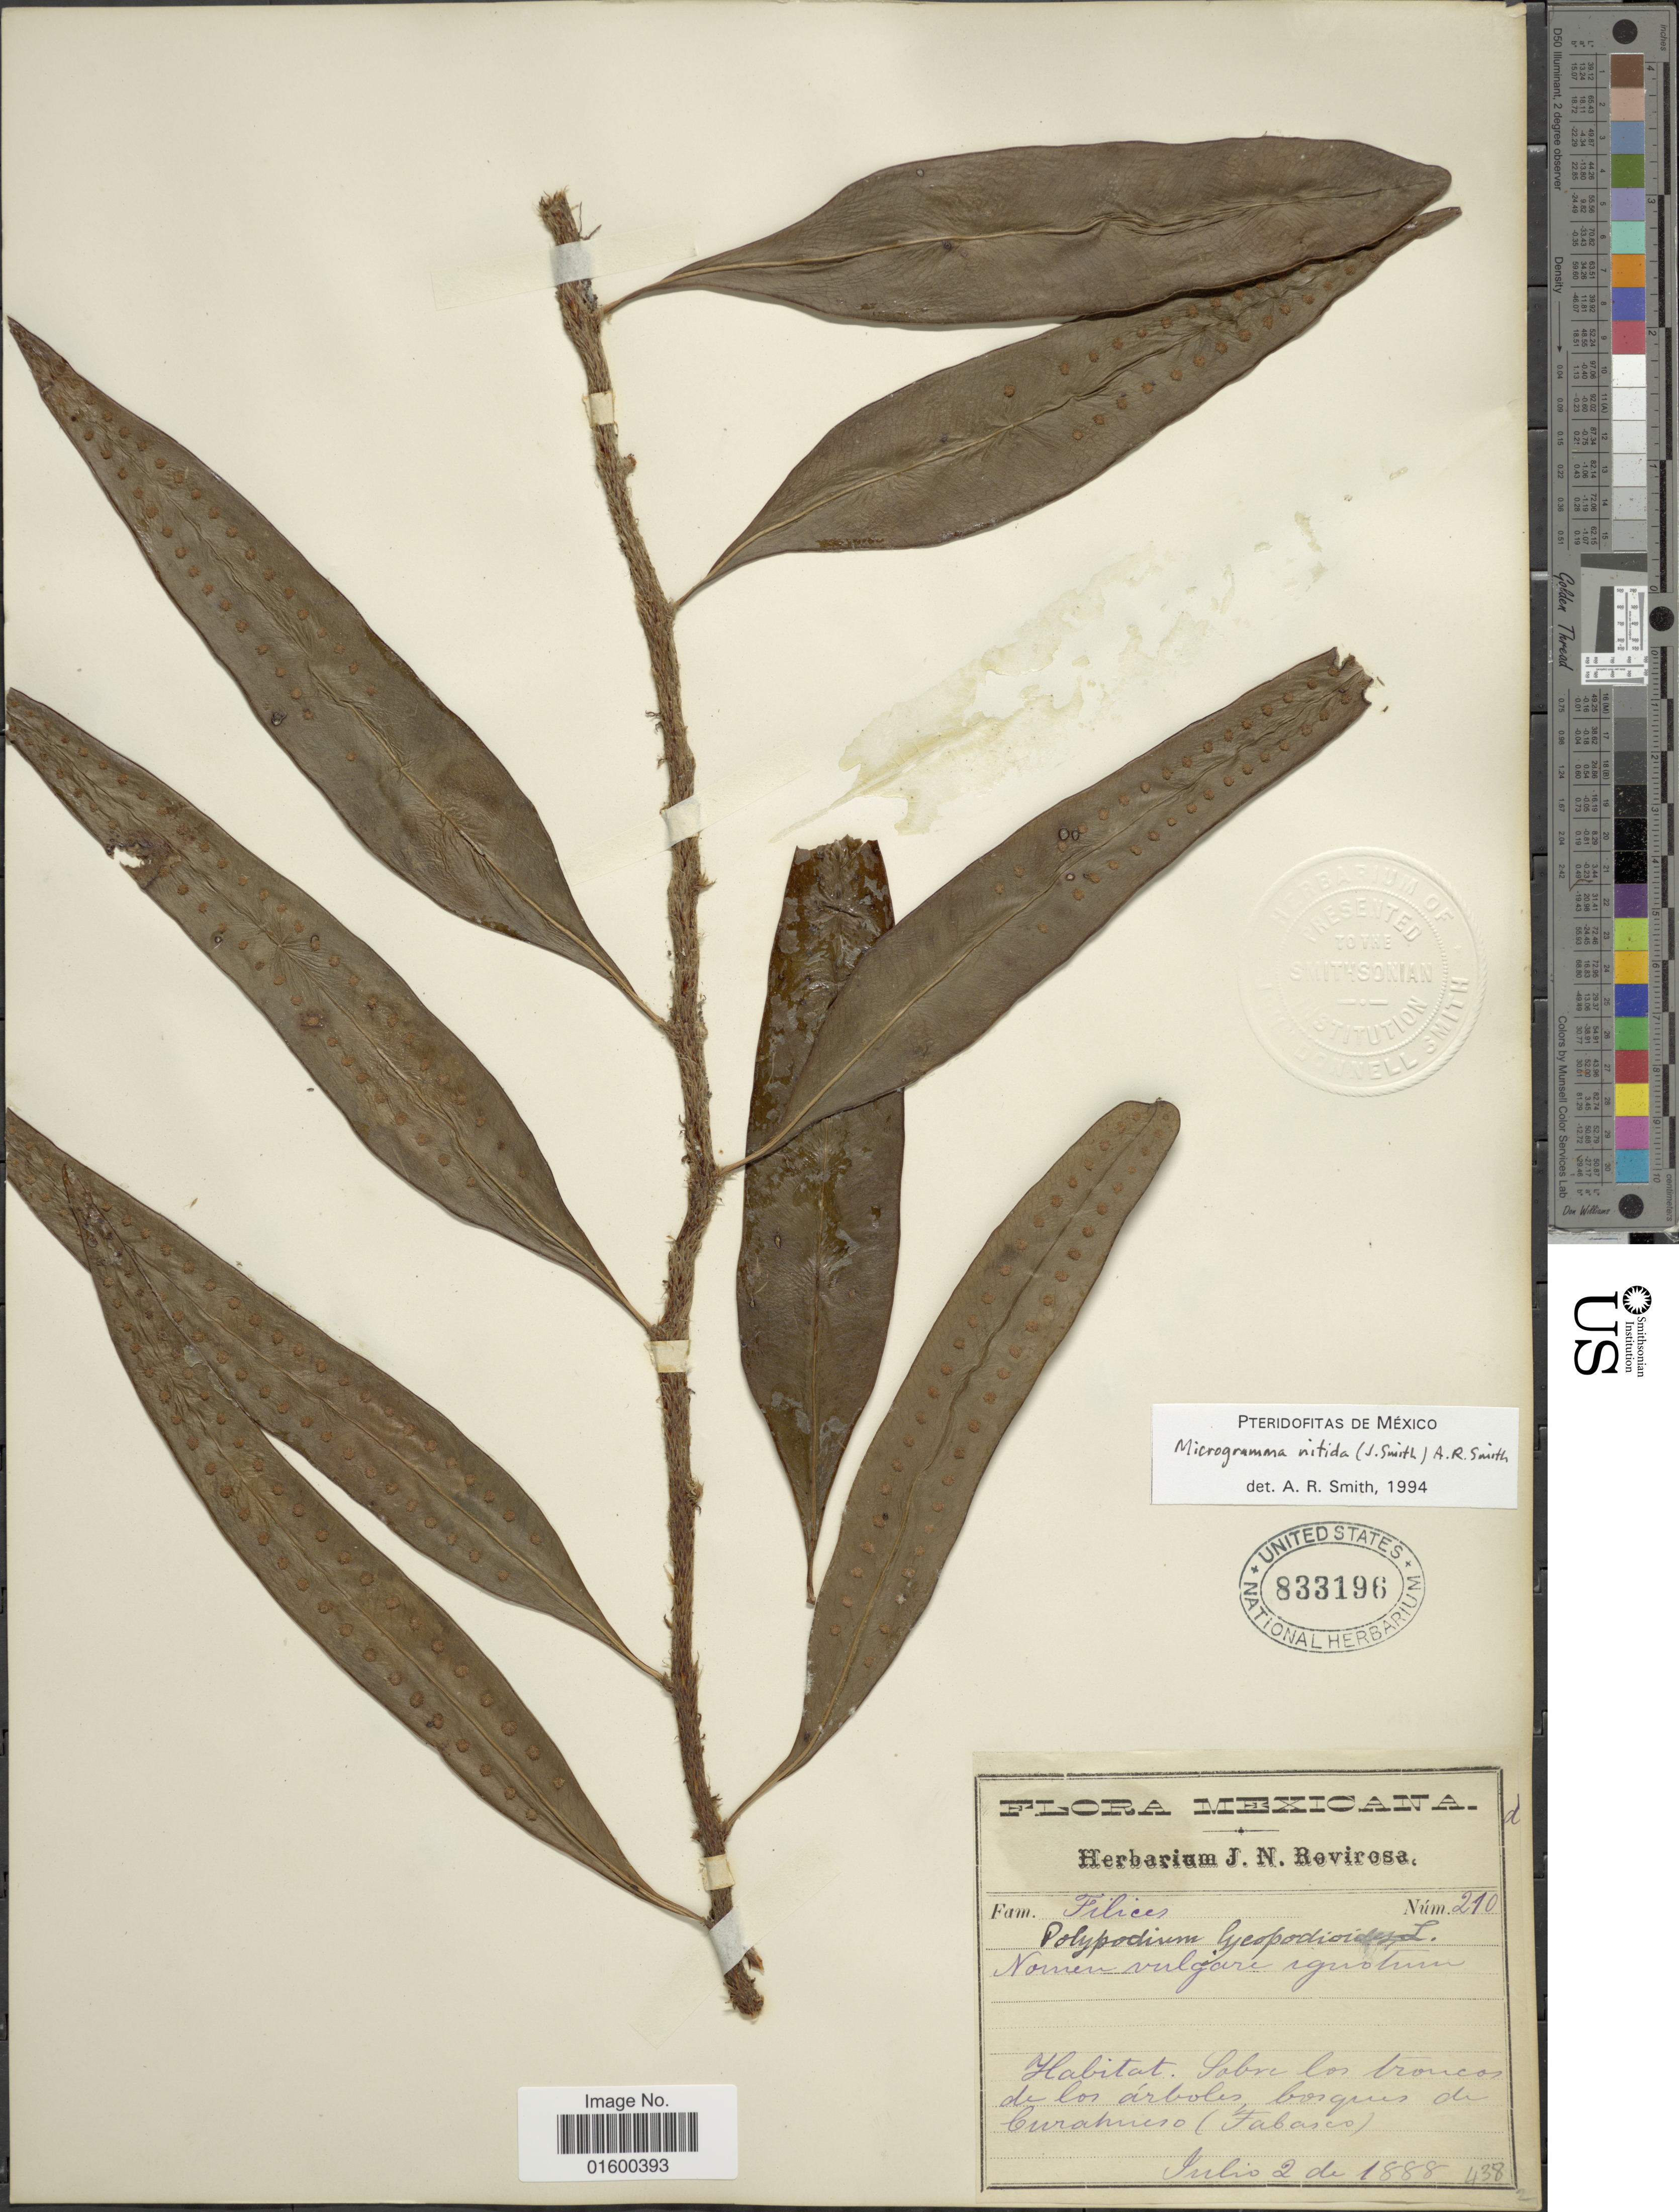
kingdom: Plantae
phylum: Tracheophyta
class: Polypodiopsida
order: Polypodiales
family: Polypodiaceae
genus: Microgramma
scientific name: Microgramma nitida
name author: (J. Sm.) A.R. Sm.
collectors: ex herb. J.N. Rovirosa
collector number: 210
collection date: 1888-07-02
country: Mexico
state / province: Tabasco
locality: Tabasco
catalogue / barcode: US 833196